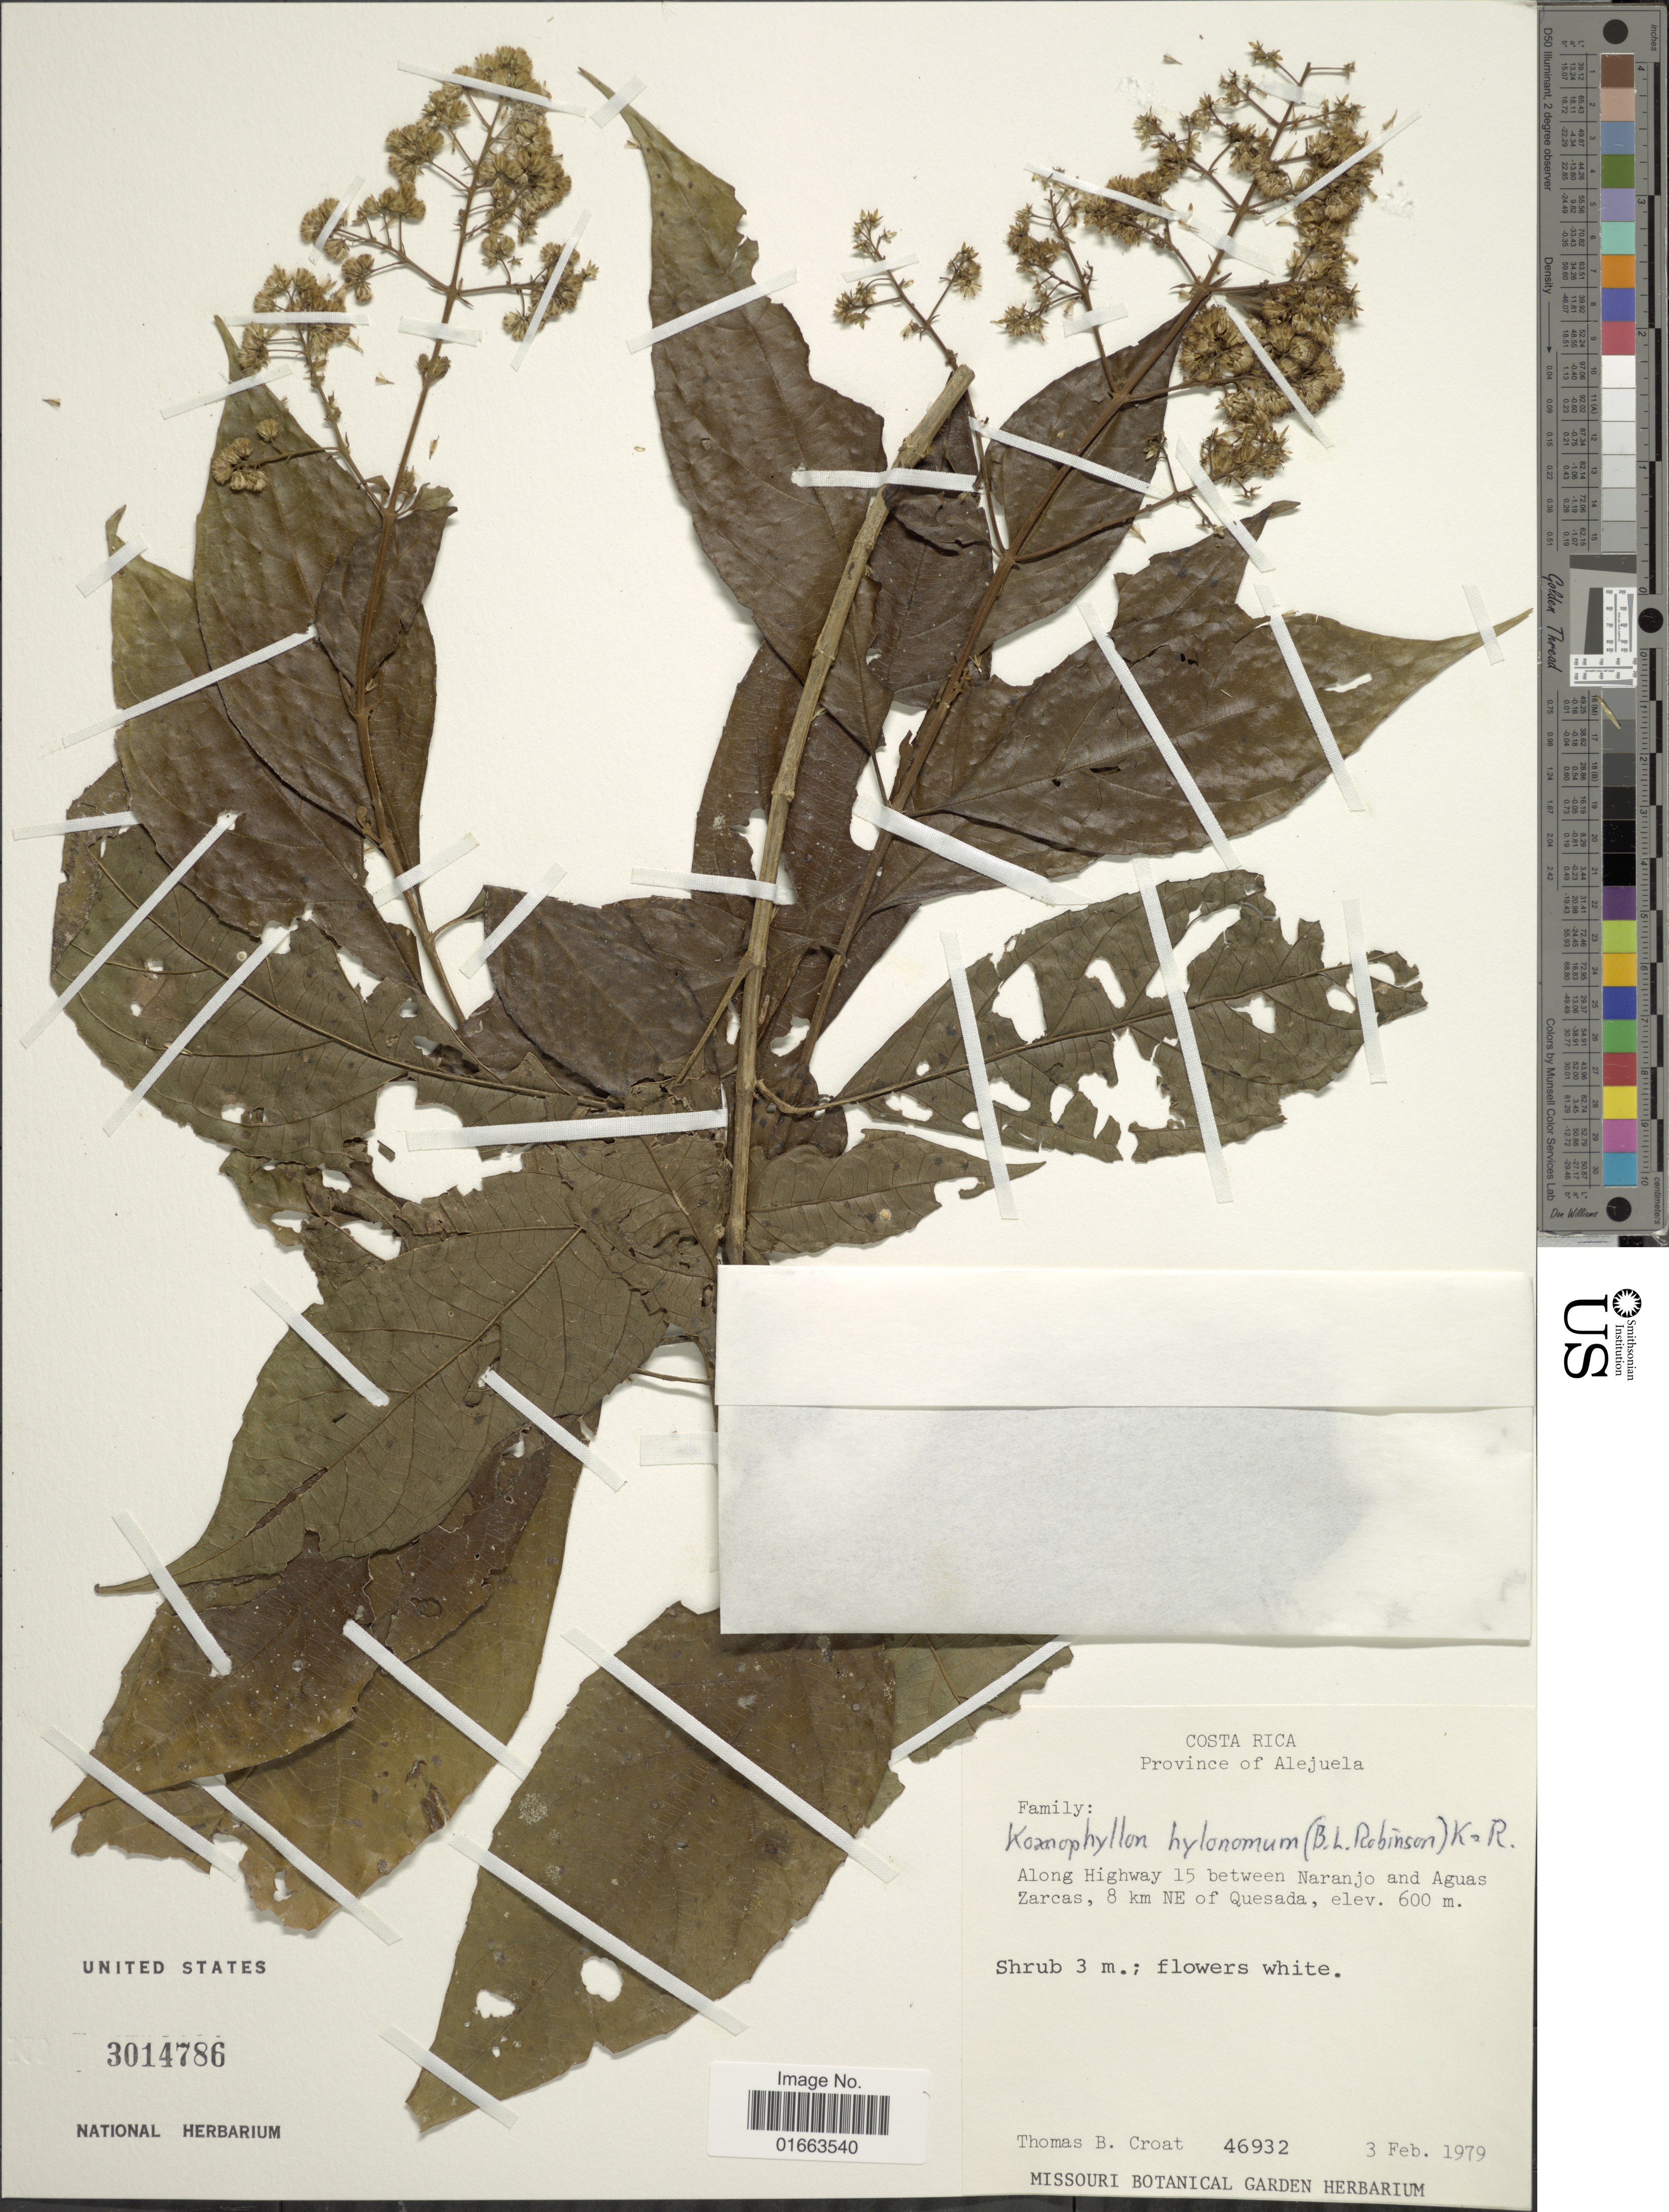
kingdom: Plantae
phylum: Tracheophyta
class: Magnoliopsida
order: Asterales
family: Asteraceae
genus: Koanophyllon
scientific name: Koanophyllon hylonoma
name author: (B.L. Rob.) R.M. King & H. Rob.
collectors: T. B. Croat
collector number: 46932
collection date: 1979-02-03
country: Costa Rica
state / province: Alajuela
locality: Along Highway 15 between Naranjo and Aguas Zarcas, 8 km NE of Quesada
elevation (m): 600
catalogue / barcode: US 3014786